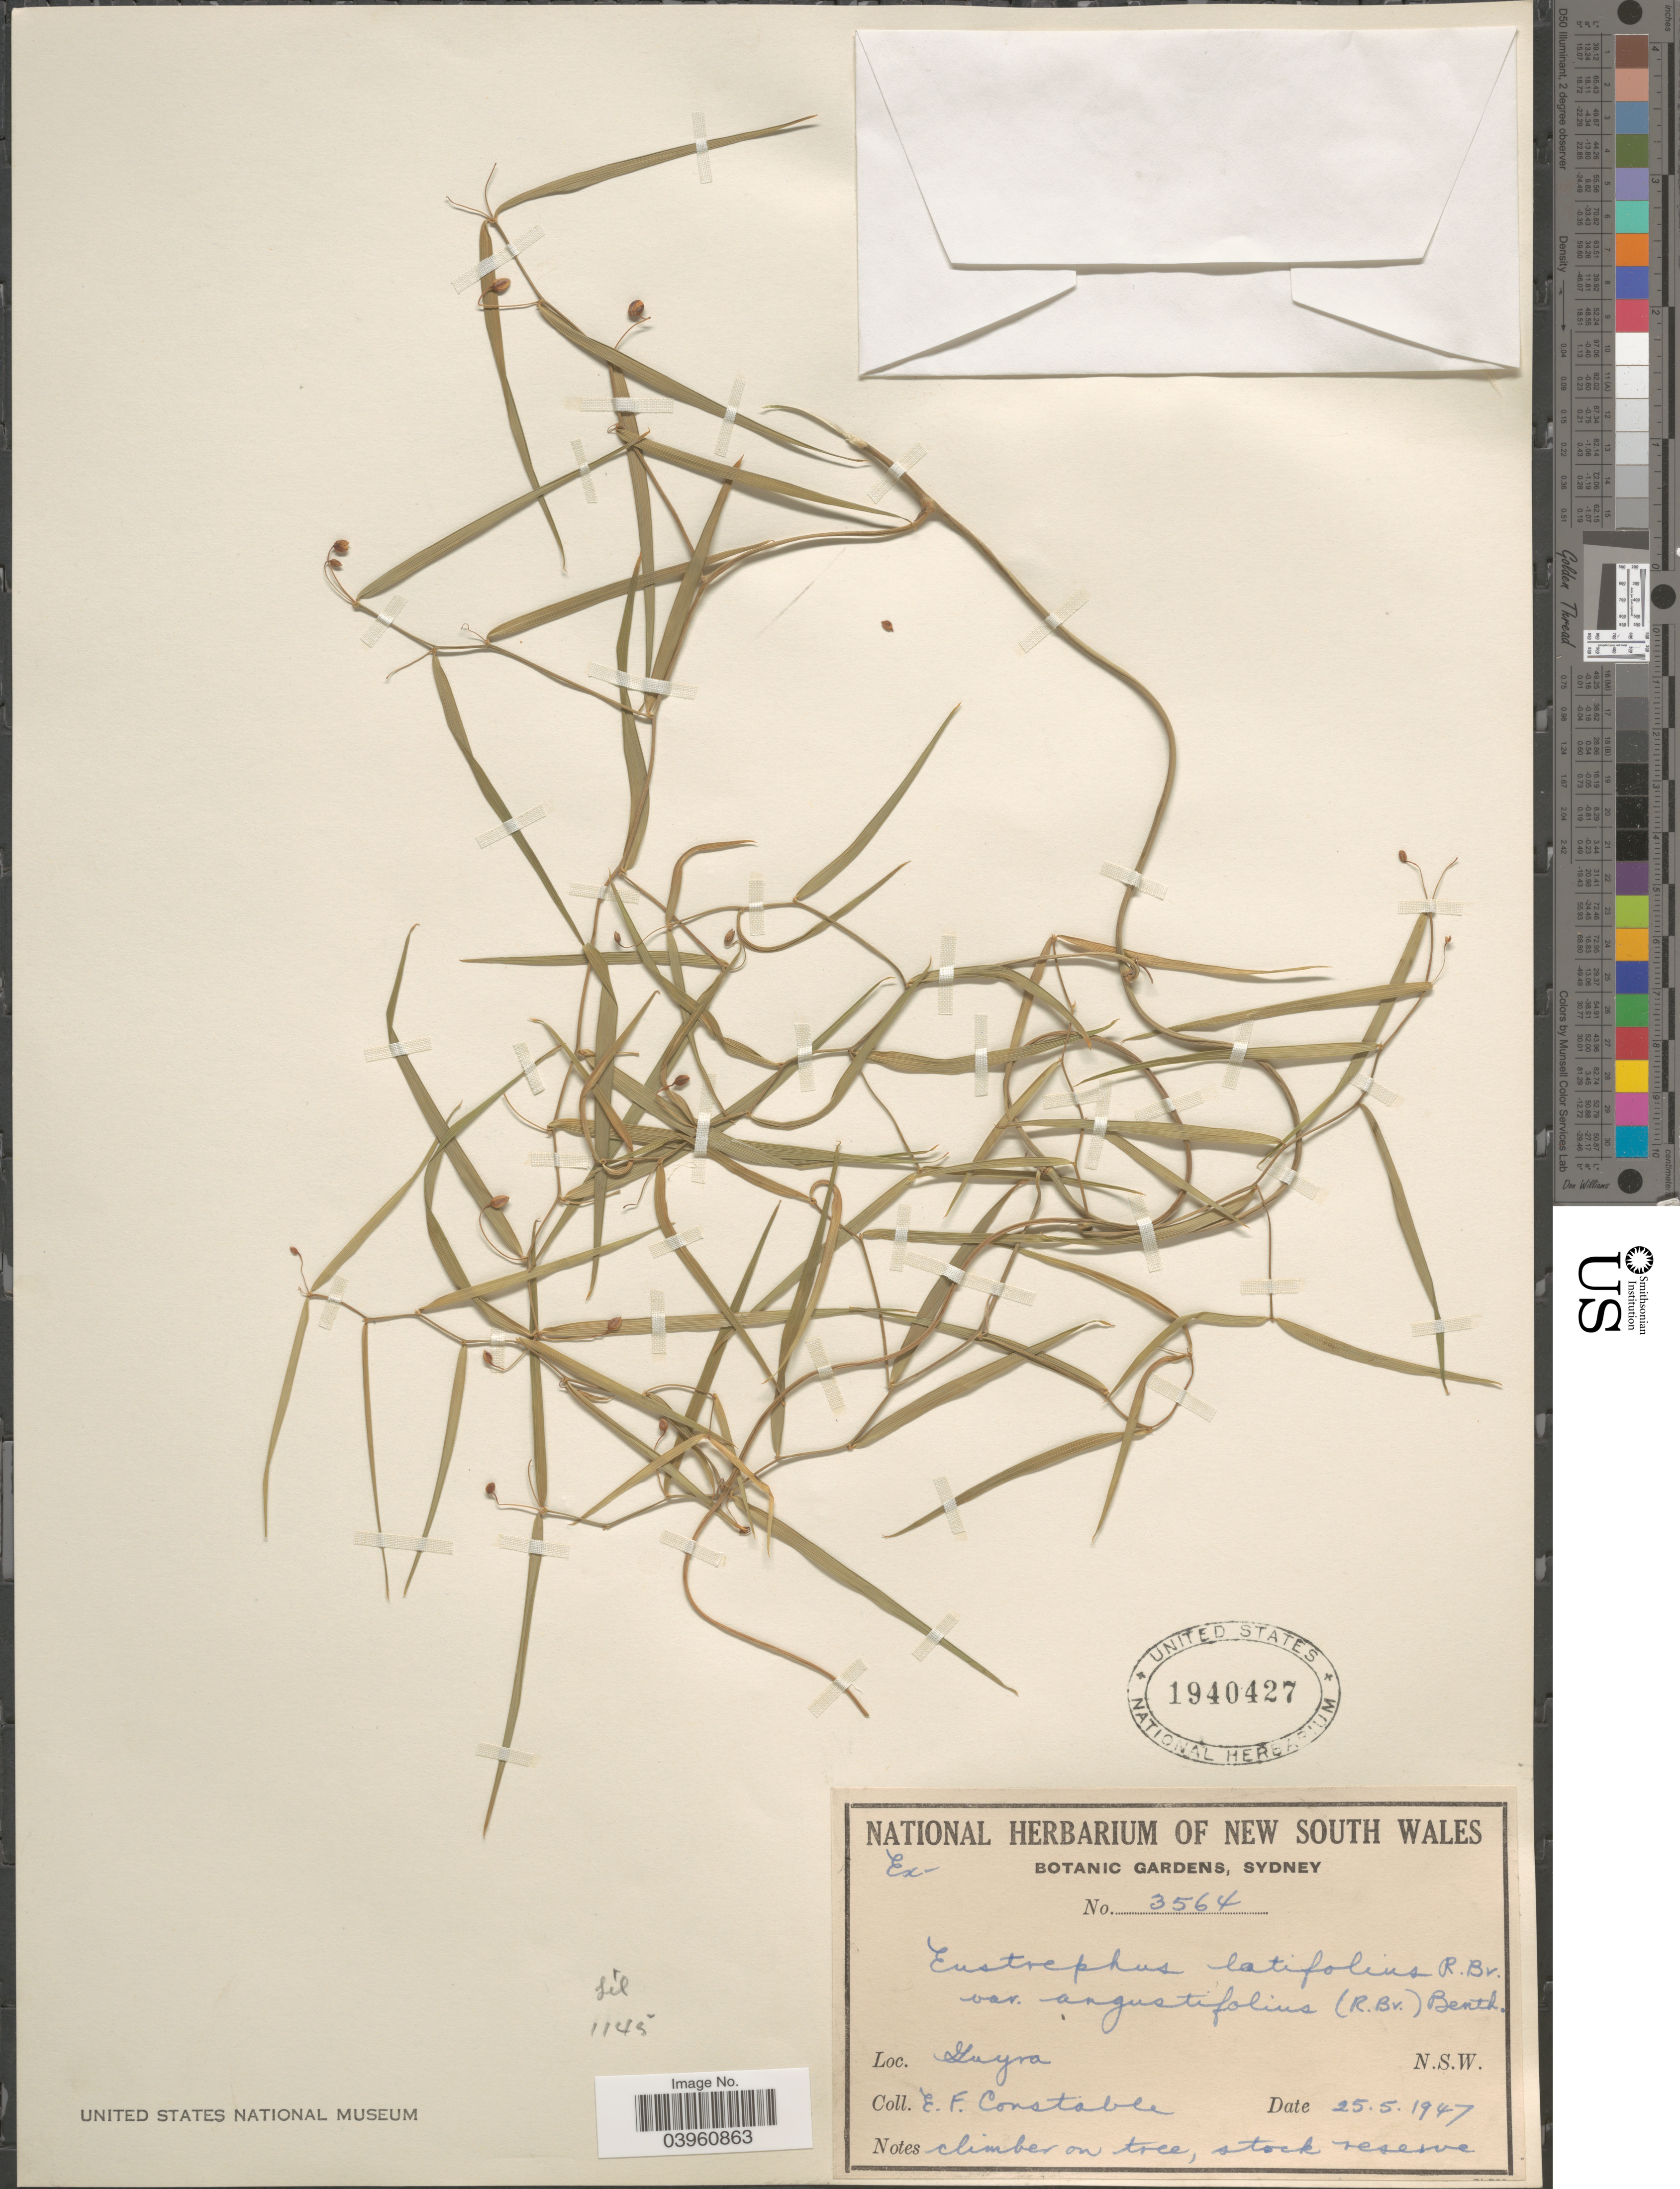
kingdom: Plantae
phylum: Tracheophyta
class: Liliopsida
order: Asparagales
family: Asparagaceae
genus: Eustrephus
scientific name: Eustrephus angustifolius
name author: R. Br.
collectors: E. F. Constable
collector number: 3564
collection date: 1947-05-25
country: Australia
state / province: New South Wales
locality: Guyra.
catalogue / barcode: US 1940427